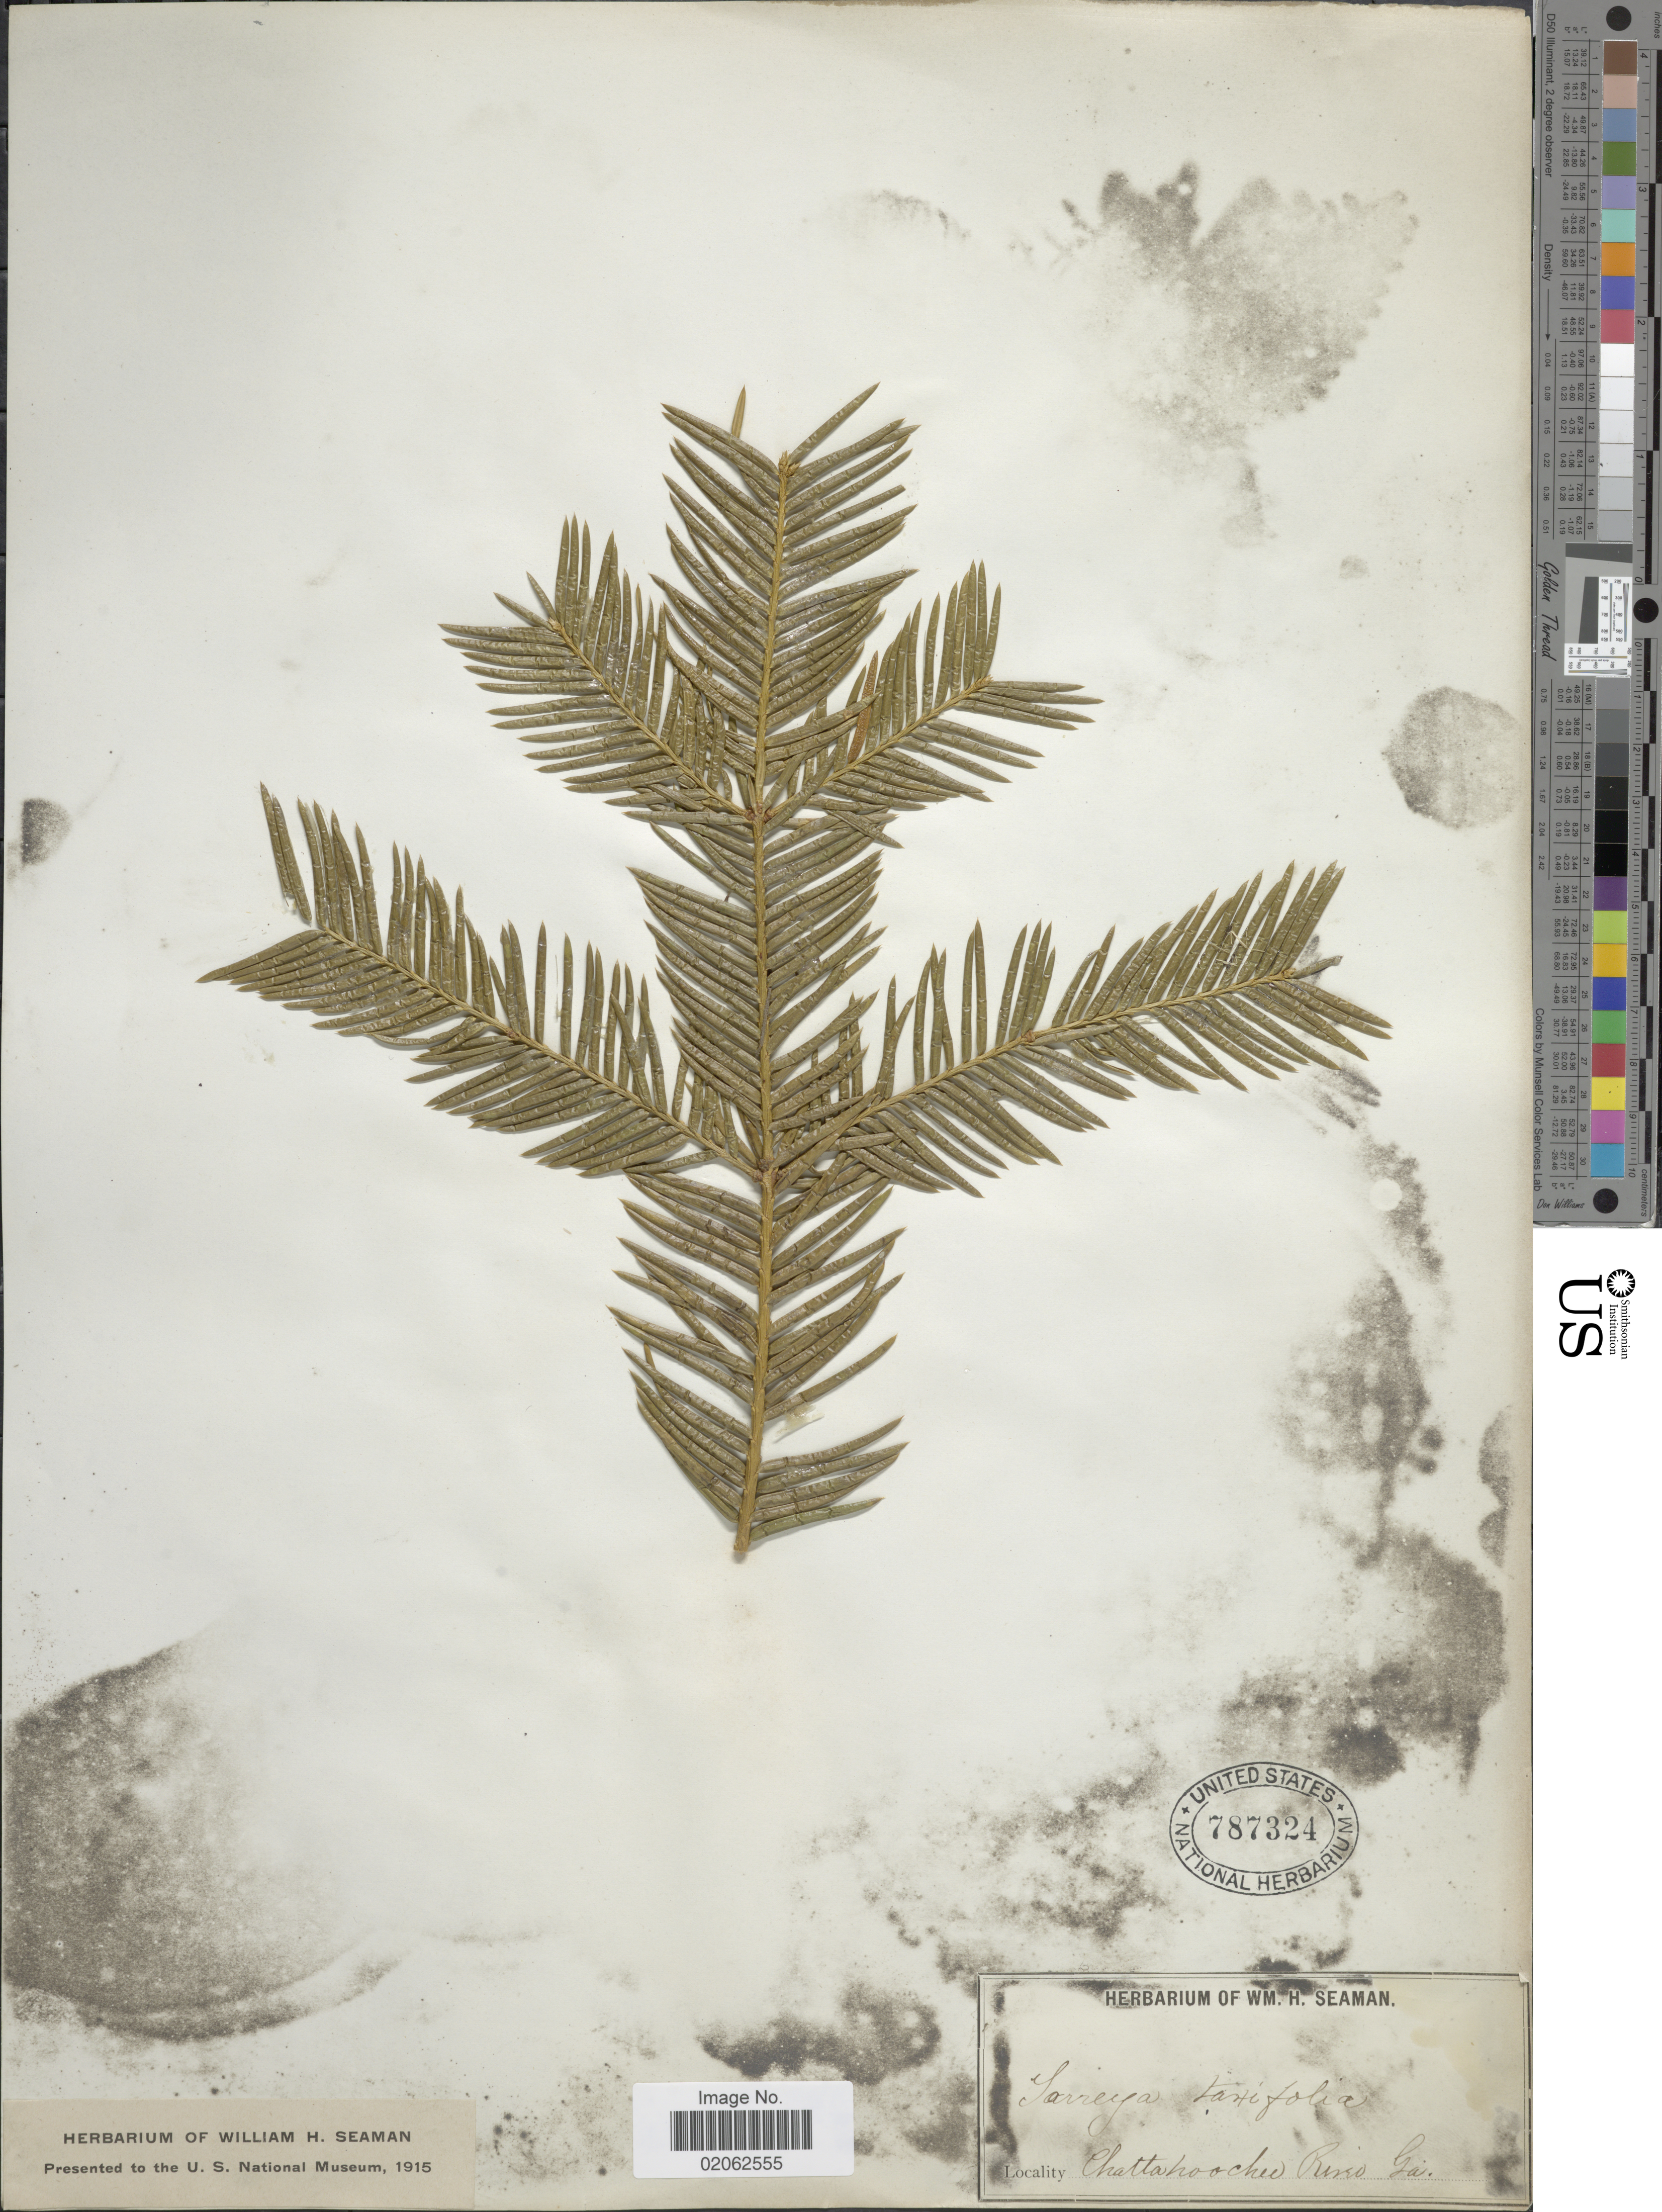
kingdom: Plantae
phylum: Tracheophyta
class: Pinopsida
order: Pinales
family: Taxaceae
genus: Torreya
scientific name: Torreya taxifolia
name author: Arn.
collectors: ex herb. Seaman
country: United States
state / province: Georgia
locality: Chattahoochee River Ga.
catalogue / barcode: US 787324